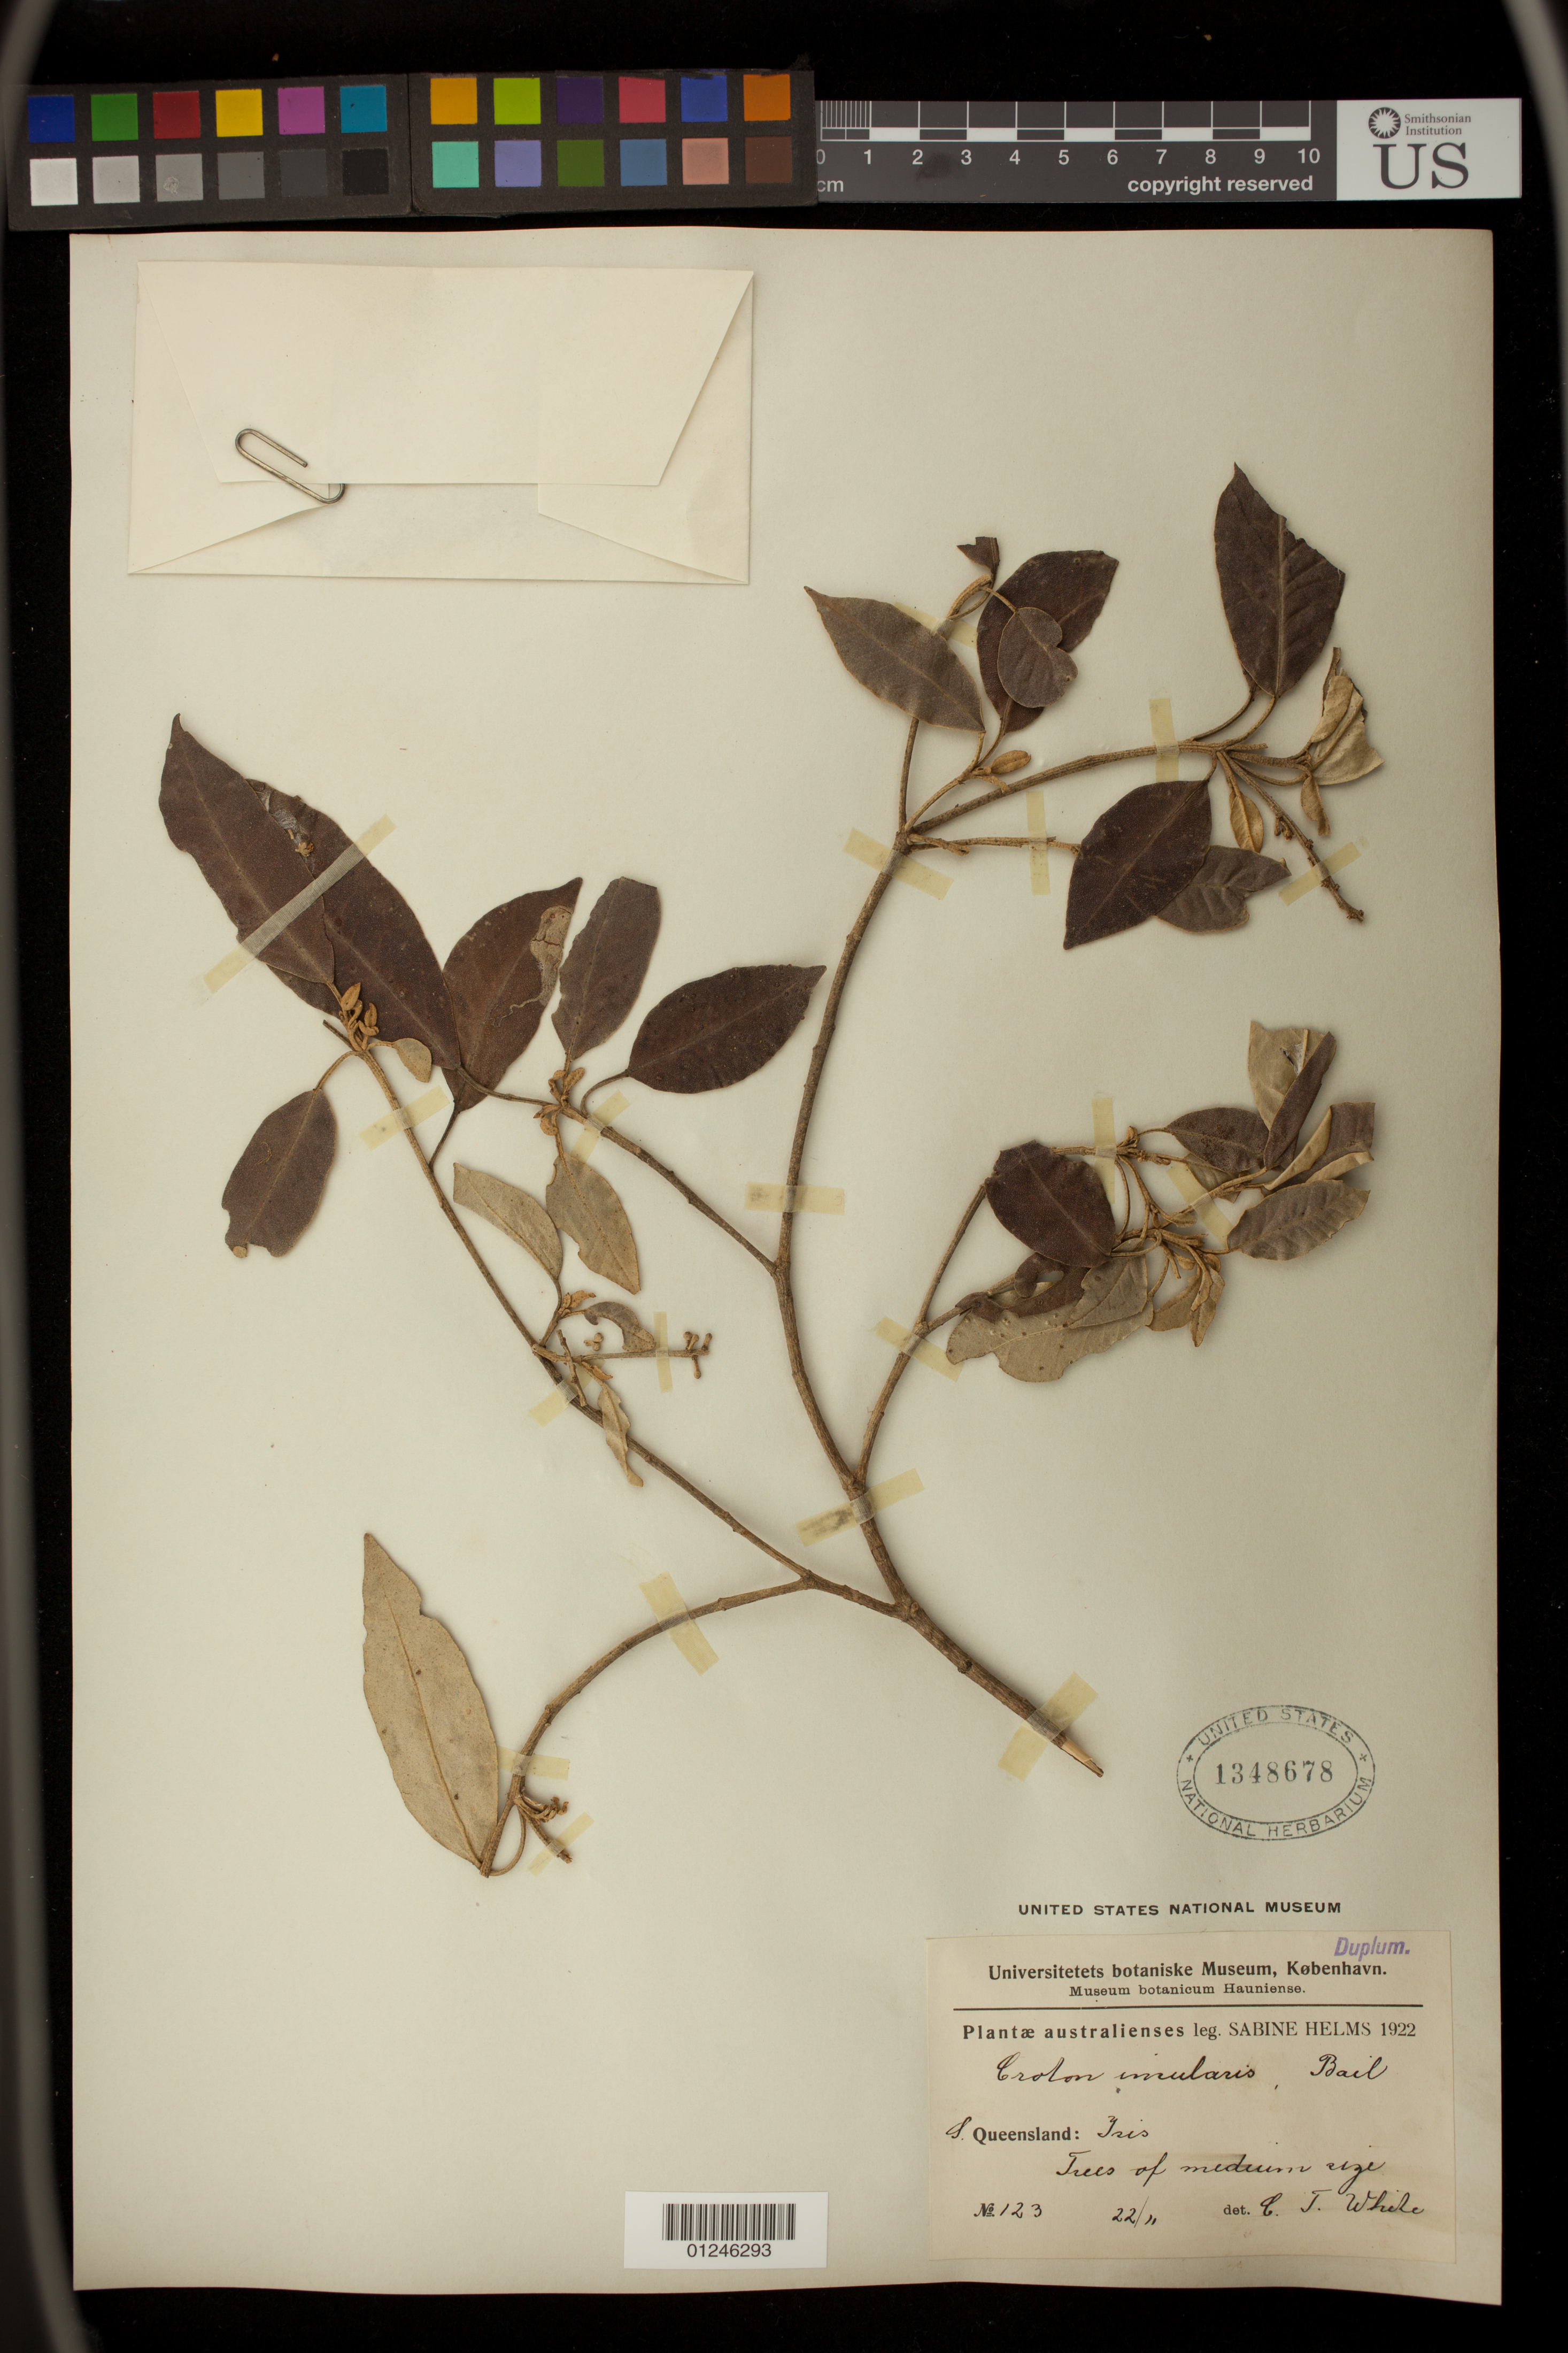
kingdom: Plantae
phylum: Tracheophyta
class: Magnoliopsida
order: Malpighiales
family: Euphorbiaceae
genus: Croton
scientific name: Croton insularis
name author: Baill.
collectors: S. Helms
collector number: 123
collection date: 1922-11-22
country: Australia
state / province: Queensland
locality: S. Queensland:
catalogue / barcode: US 1348678